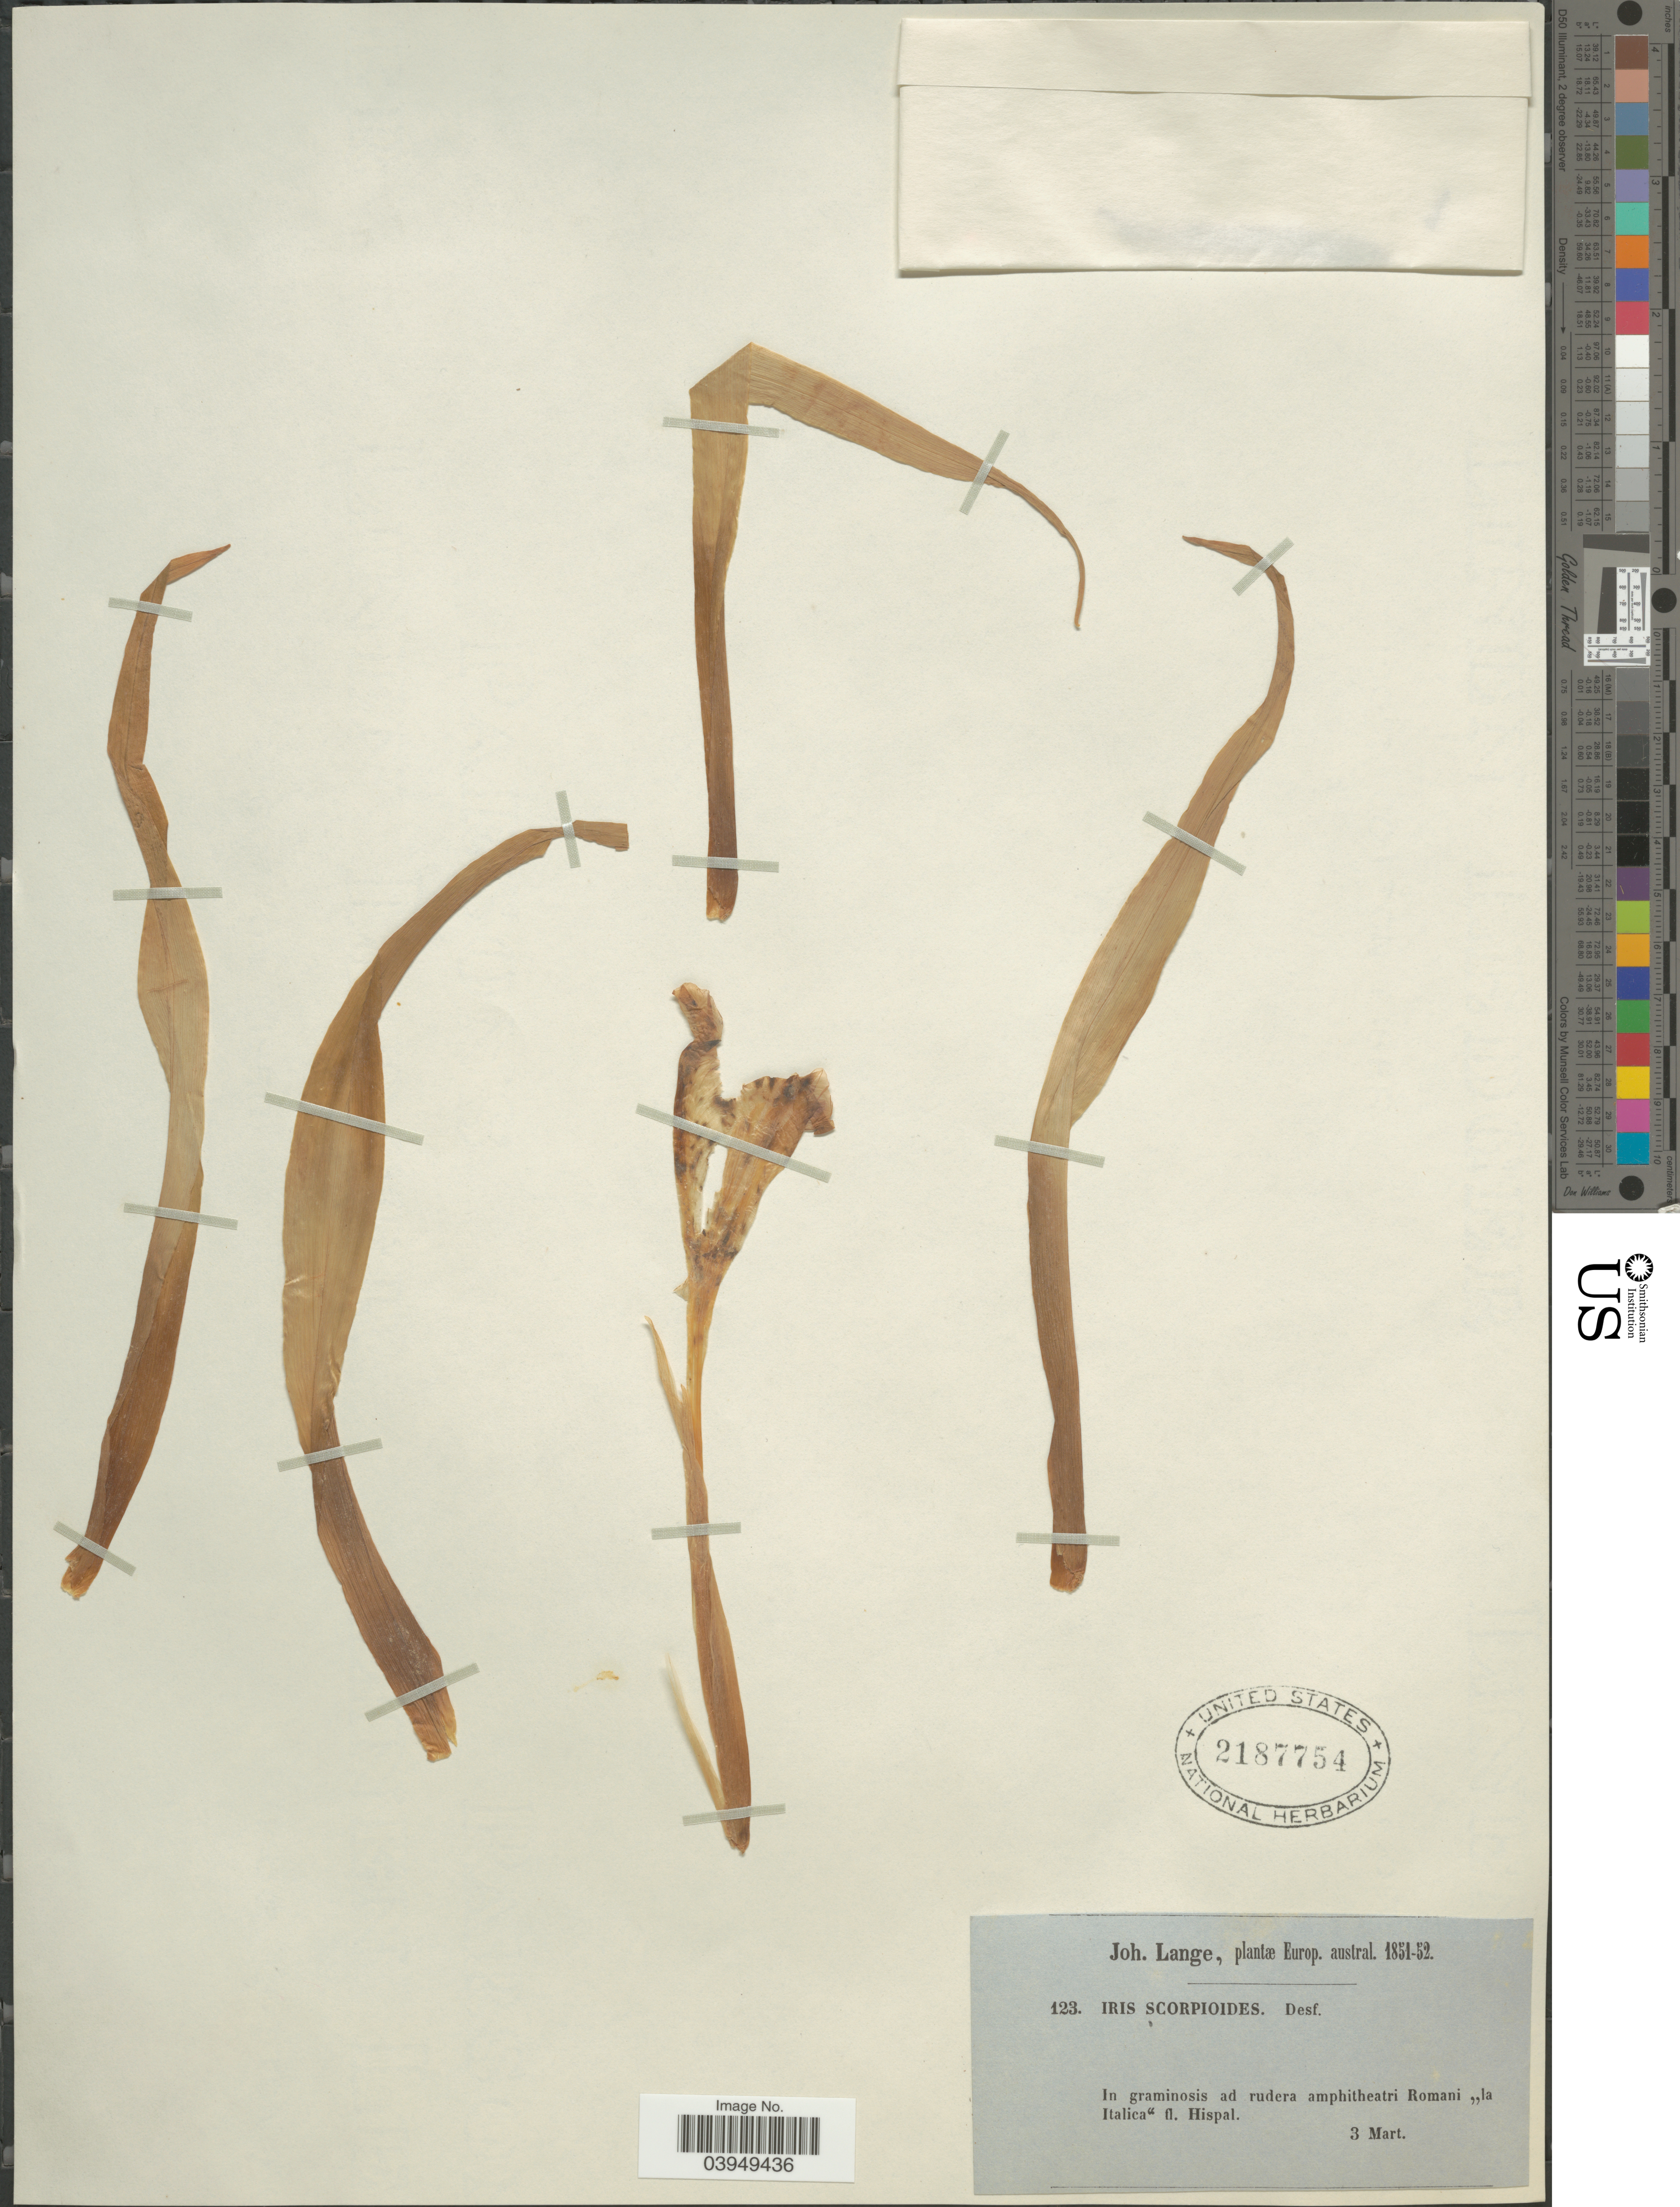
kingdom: Plantae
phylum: Tracheophyta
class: Liliopsida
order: Asparagales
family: Iridaceae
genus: Iris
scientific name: Iris scorpioides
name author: Desf.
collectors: J. Lange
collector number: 123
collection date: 1851-03-03/1852-03-03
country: Italy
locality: Europ. austral. In graminosis ad rudera amphiteatri Romani "la Italica" fl. Hispal.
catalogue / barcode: US 2187754